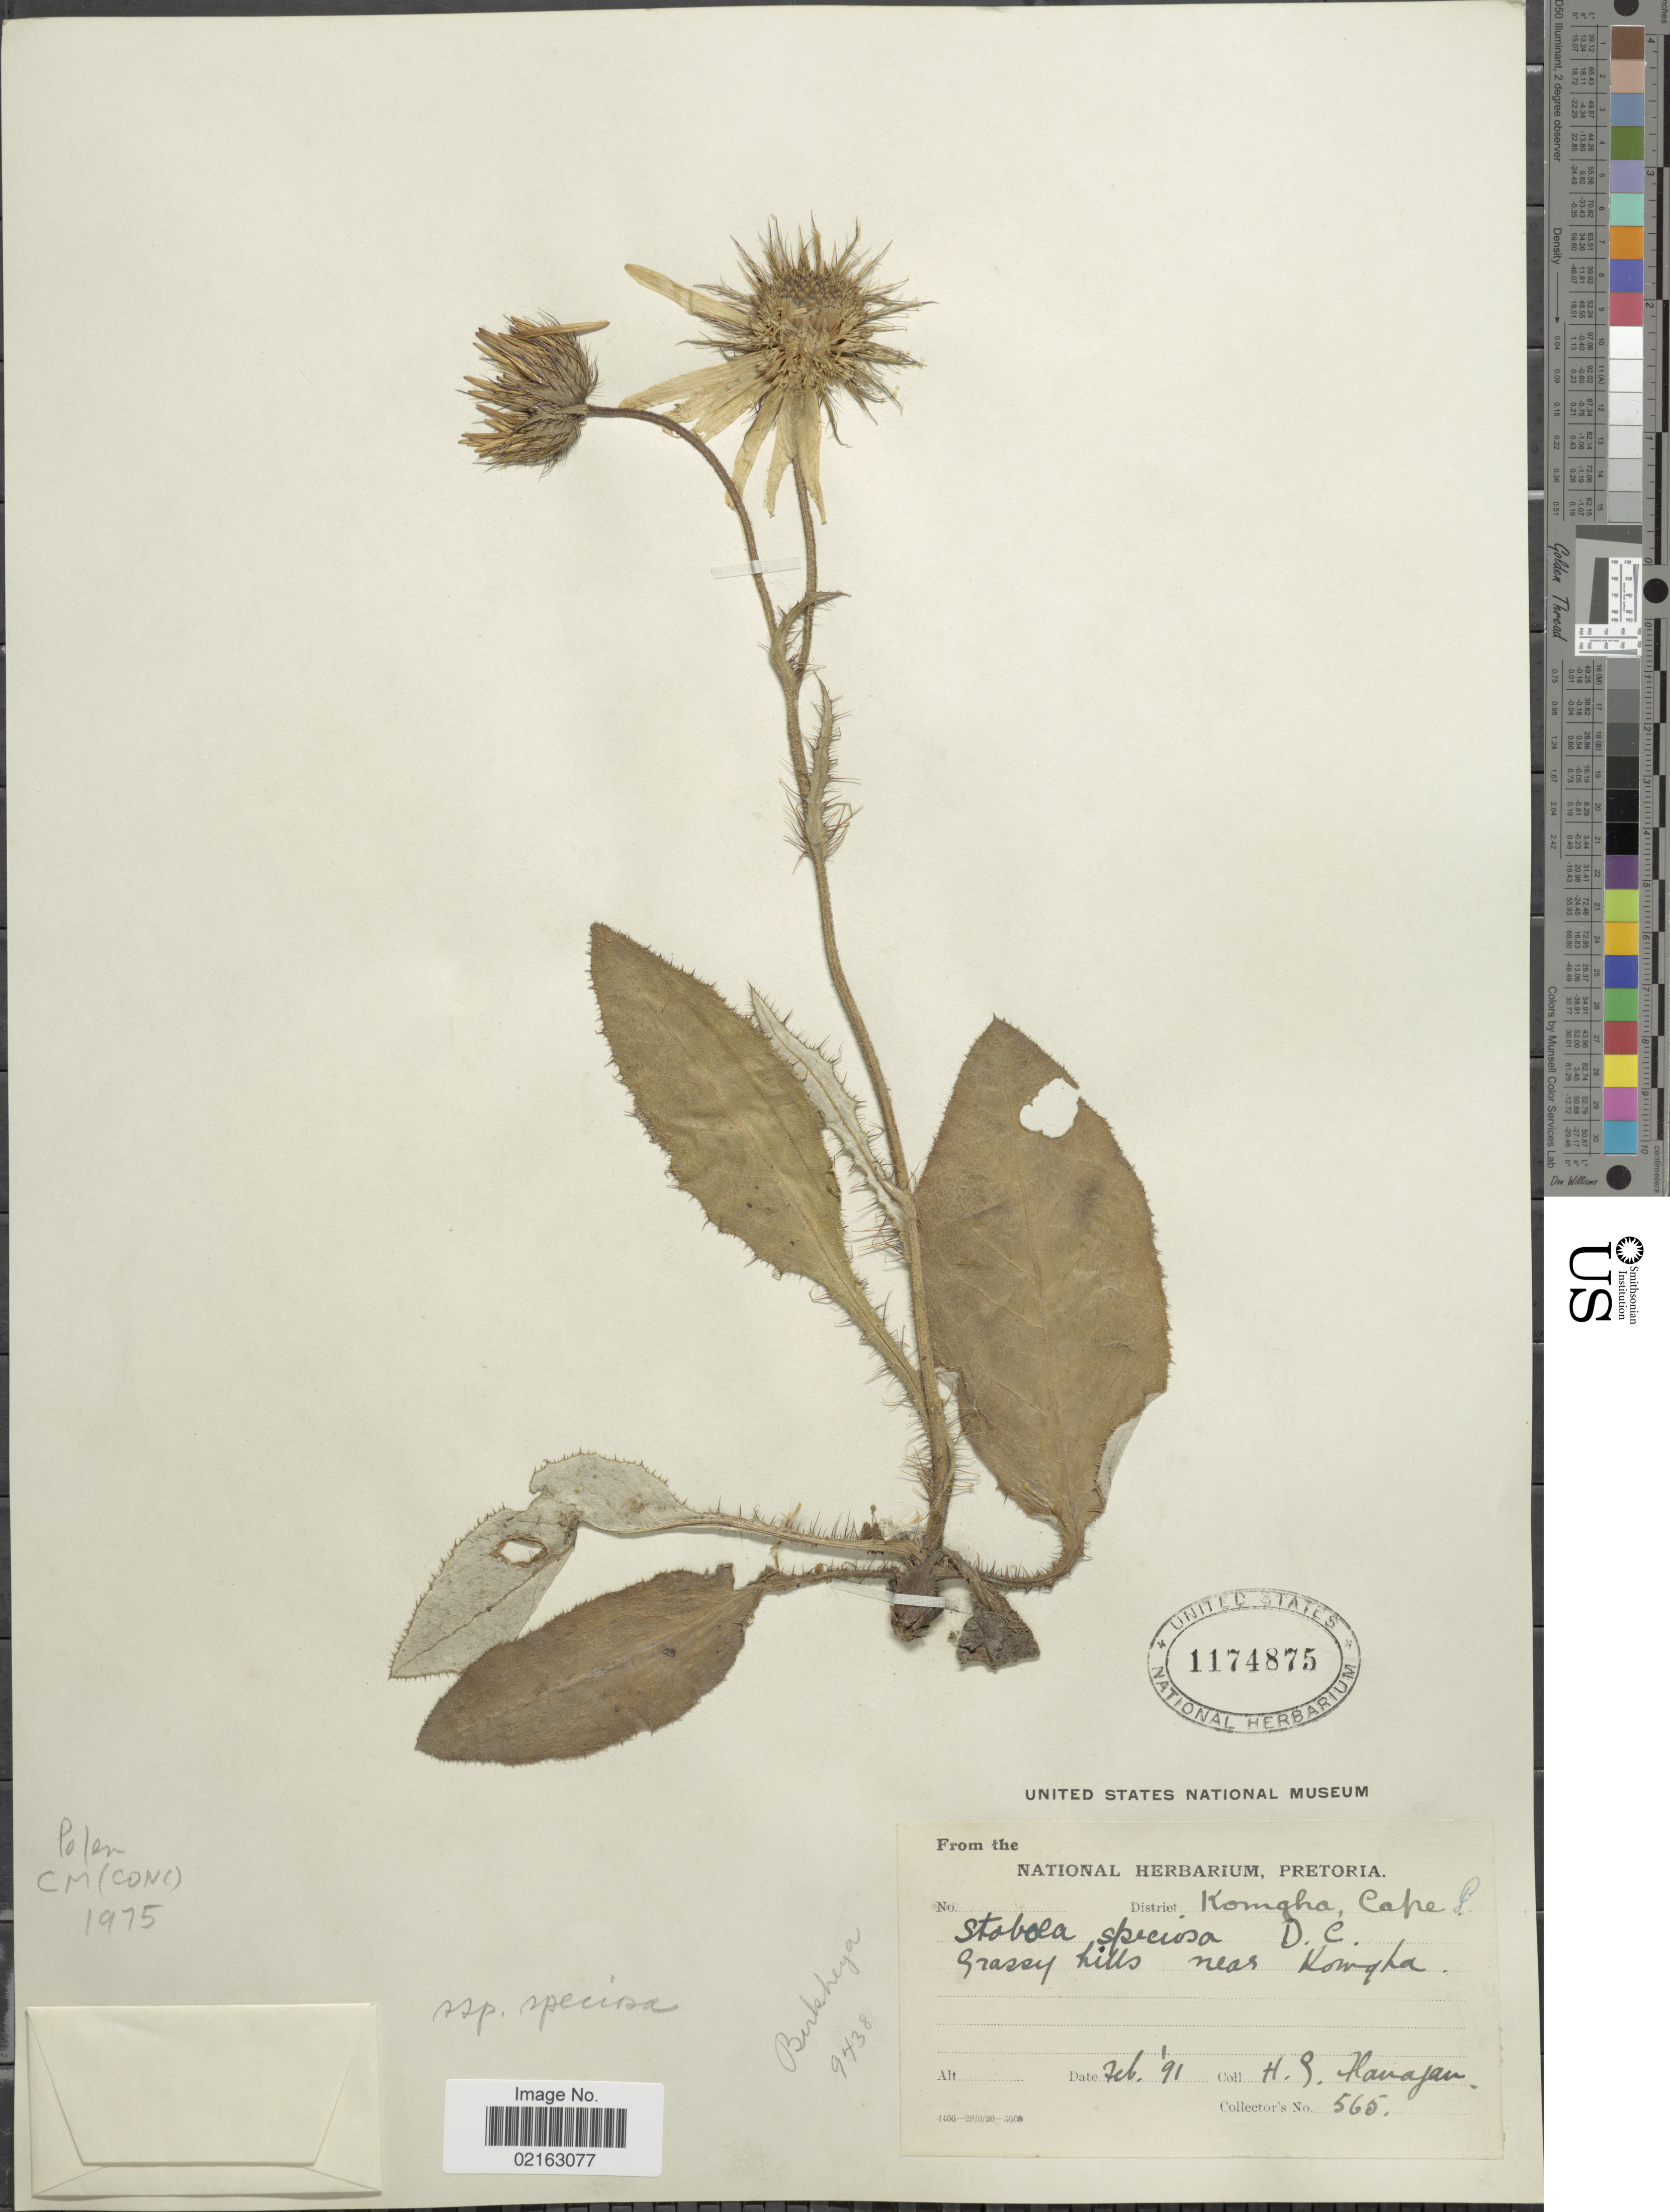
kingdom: Plantae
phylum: Tracheophyta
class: Magnoliopsida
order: Asterales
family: Asteraceae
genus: Berkheya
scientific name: Berkheya speciosa subsp. speciosa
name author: (DC.) O. Hoffm.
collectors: H. Hanagan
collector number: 565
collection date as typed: Transcribed d/m/y: /2/91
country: South Africa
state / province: Eastern Cape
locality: Komgha, Cape P. Grassy hills near Komgha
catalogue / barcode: US 1174875